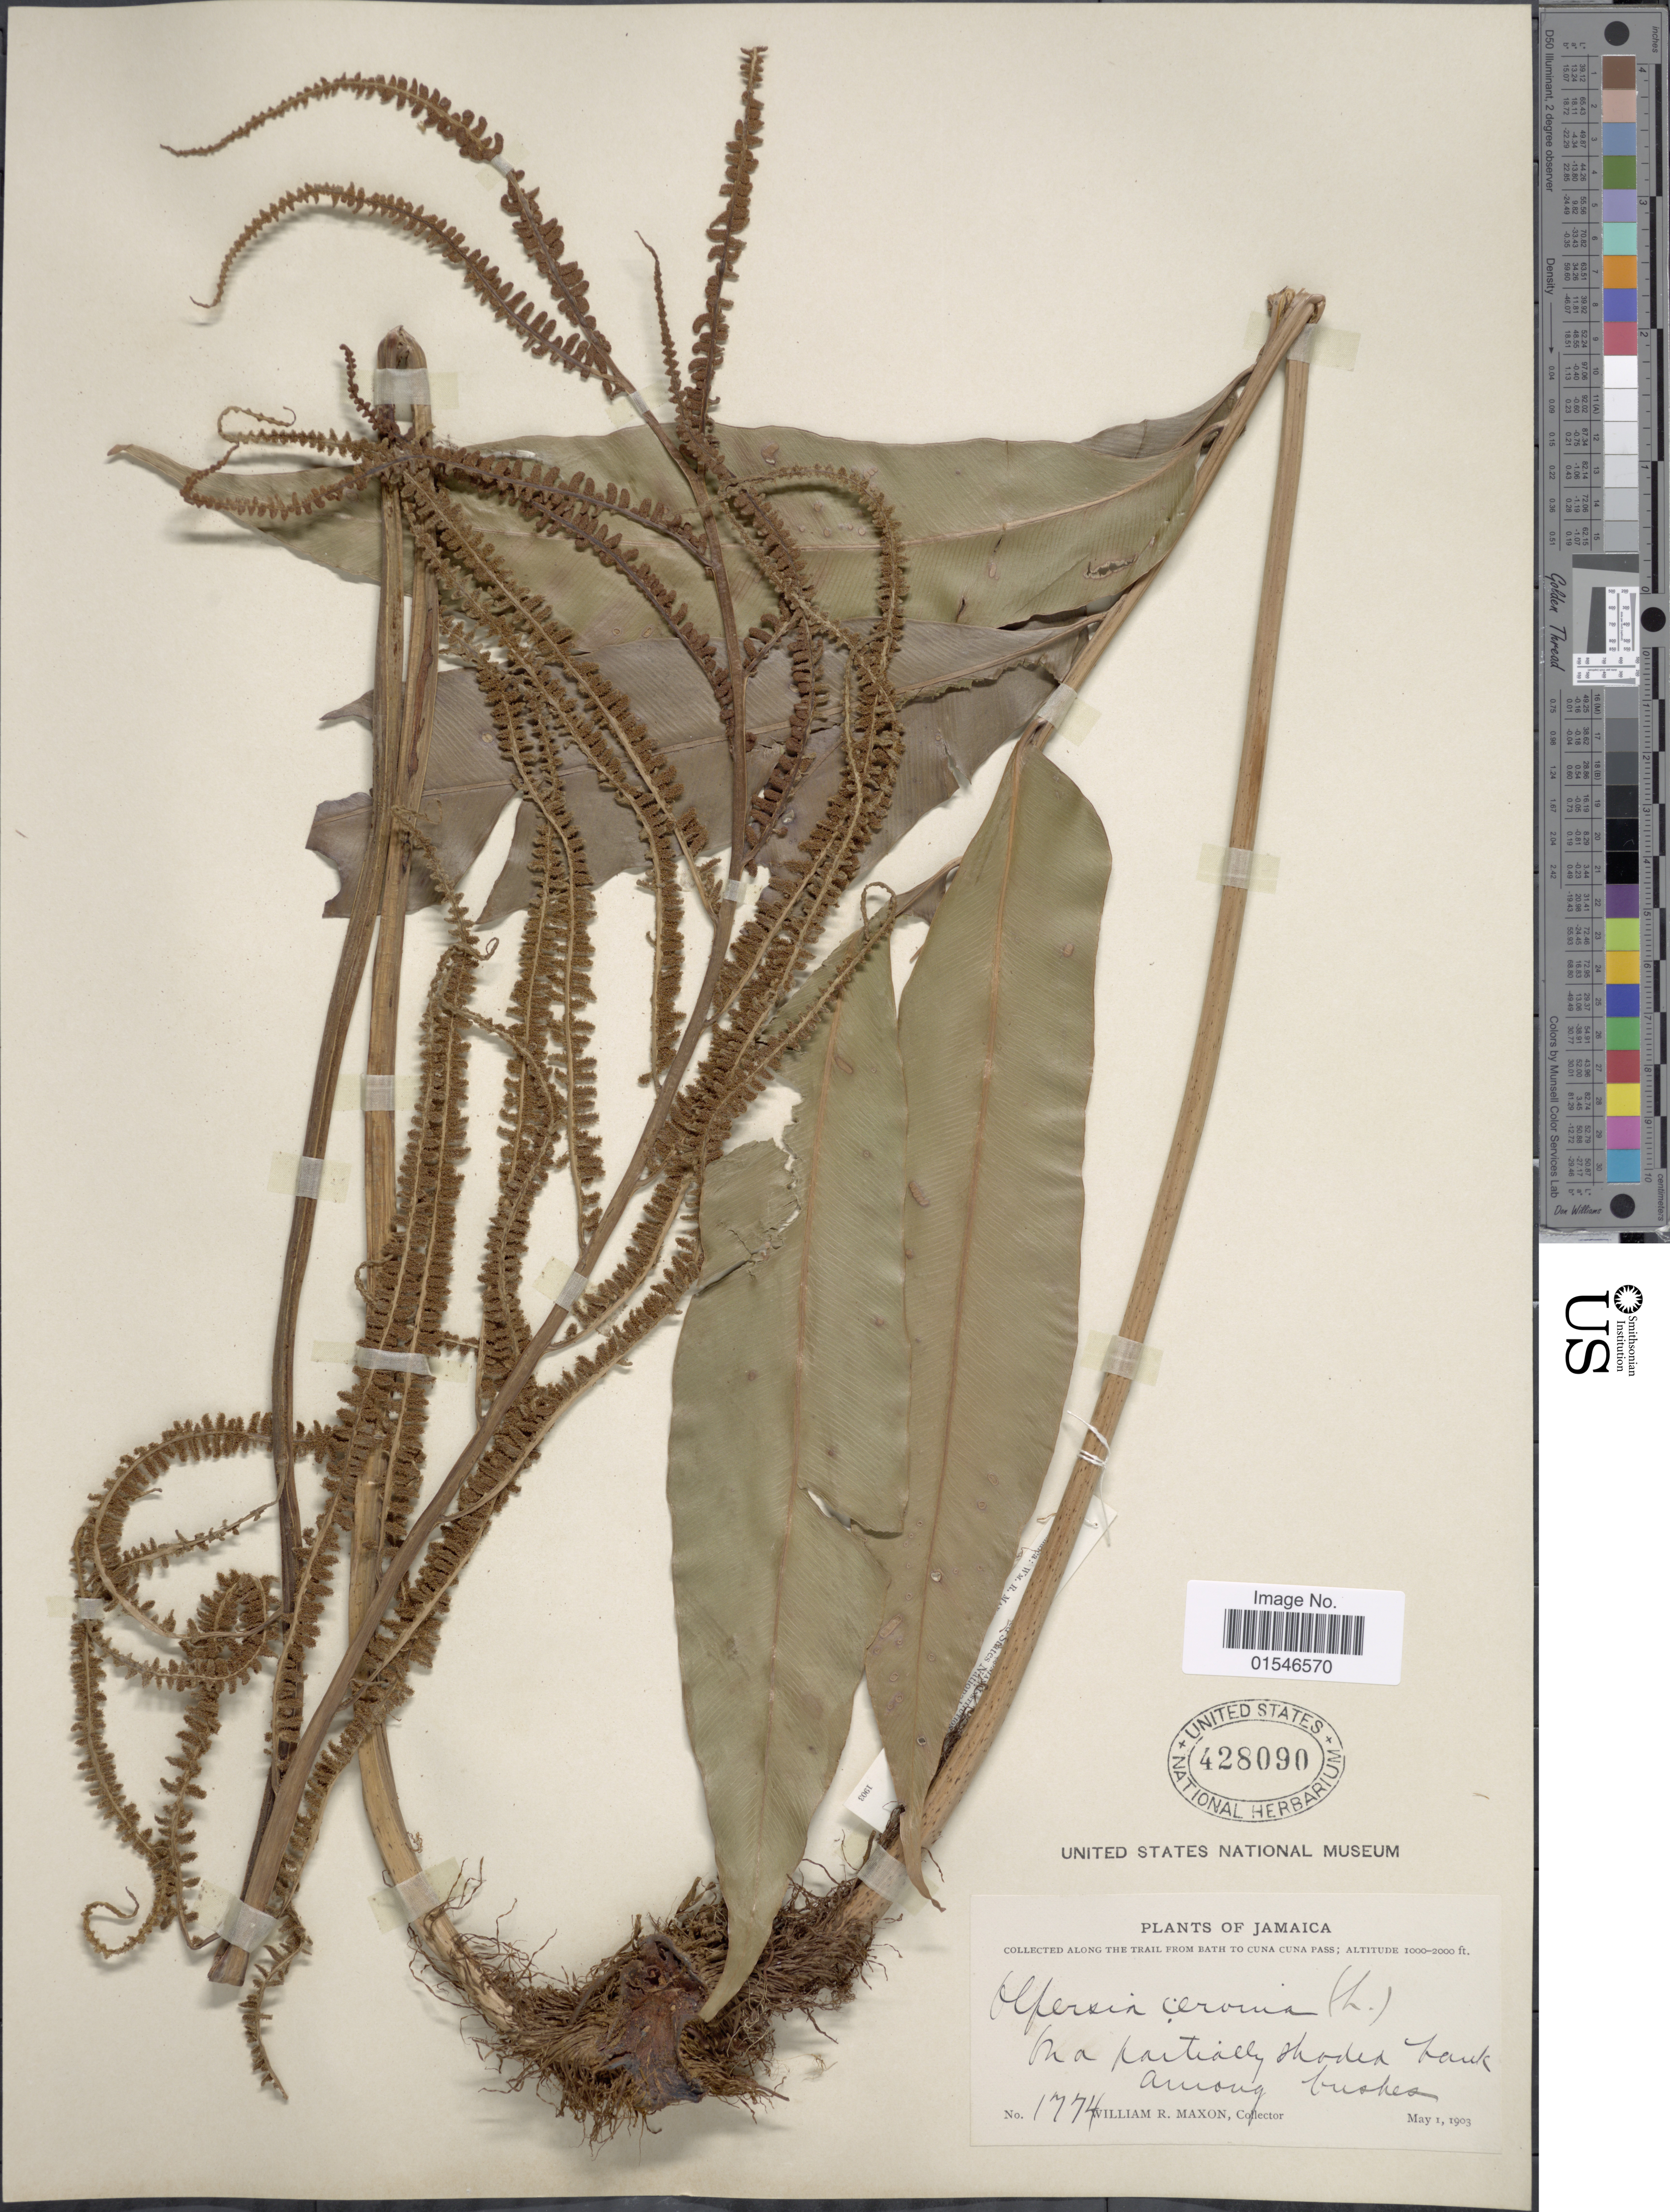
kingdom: Plantae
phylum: Tracheophyta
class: Polypodiopsida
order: Polypodiales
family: Dryopteridaceae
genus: Olfersia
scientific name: Olfersia cervina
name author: (L.) Kunze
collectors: W. R. Maxon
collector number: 1774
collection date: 1903-05-01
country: Jamaica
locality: Along the trail from Bath to Cuna Cuna Pass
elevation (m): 305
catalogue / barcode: US 428090